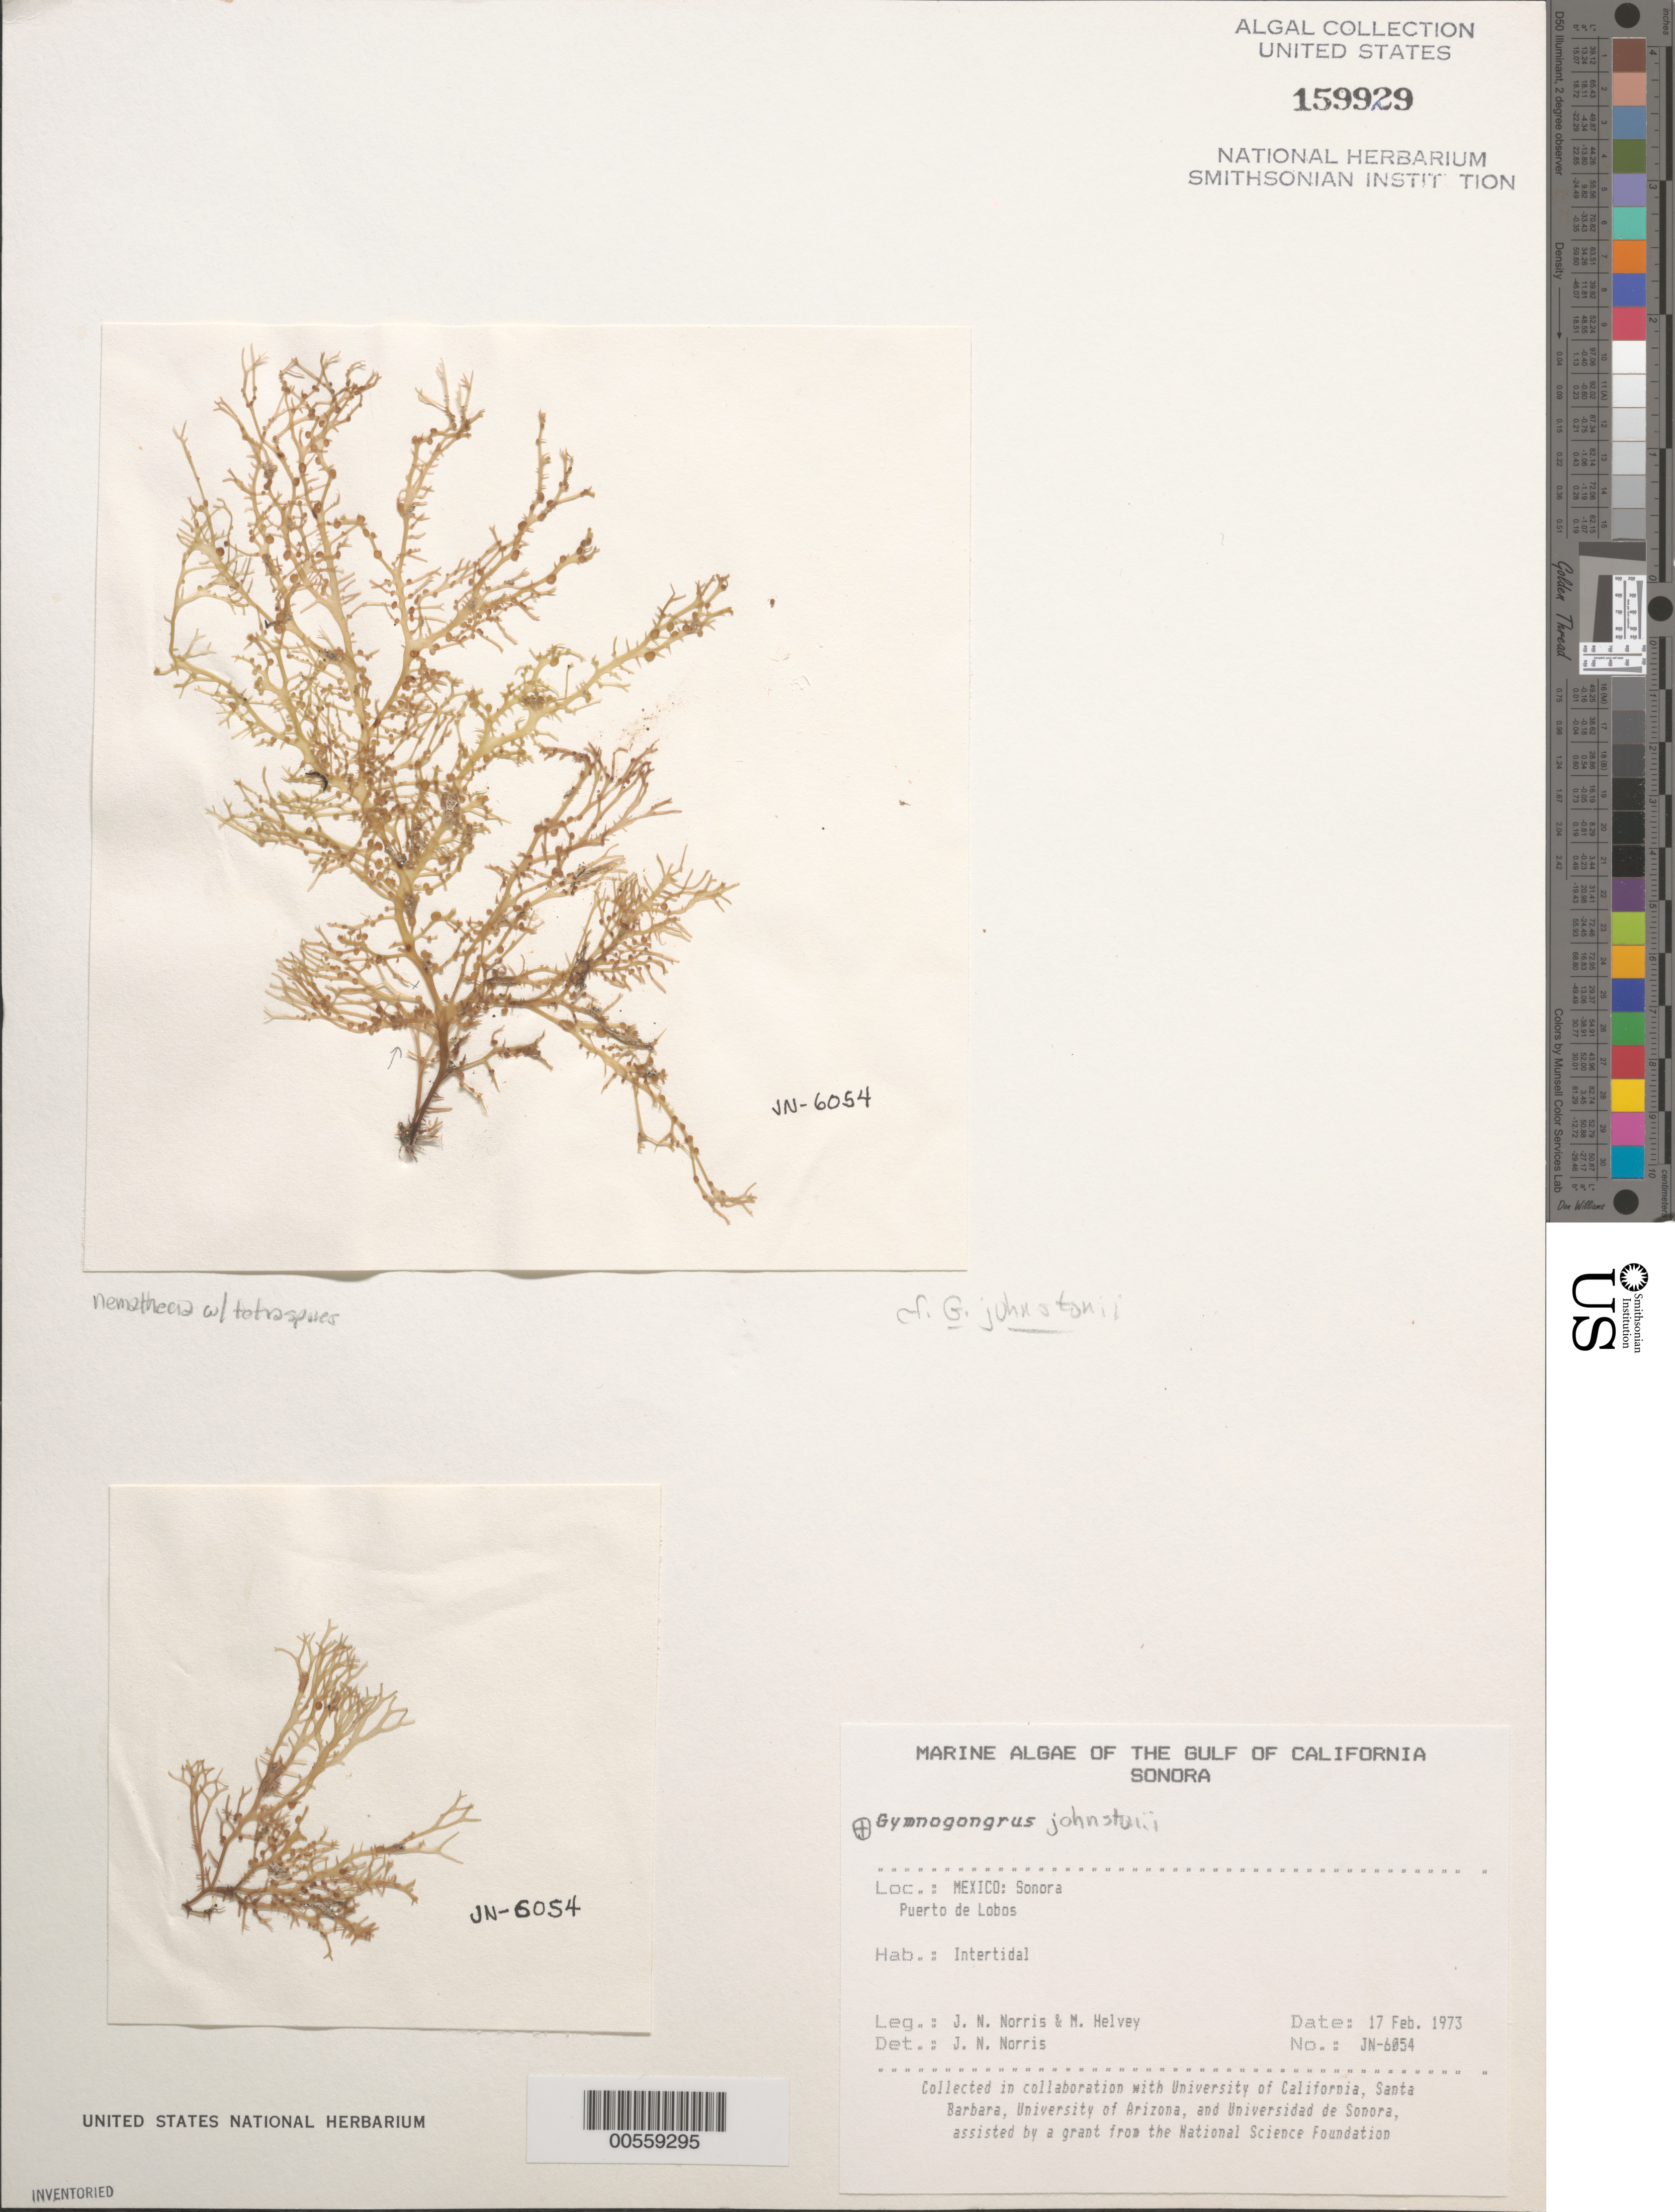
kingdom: Plantae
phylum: Rhodophyta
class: Florideophyceae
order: Gigartinales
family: Phyllophoraceae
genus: Gymnogongrus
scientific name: Gymnogongrus sp.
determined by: Norris, James N.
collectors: J. N. Norris & M. Helvey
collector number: JN-6054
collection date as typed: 17 Feb 1973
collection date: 1973-02-17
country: Mexico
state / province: Sonora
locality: Puerto de Lobos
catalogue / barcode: US 159929